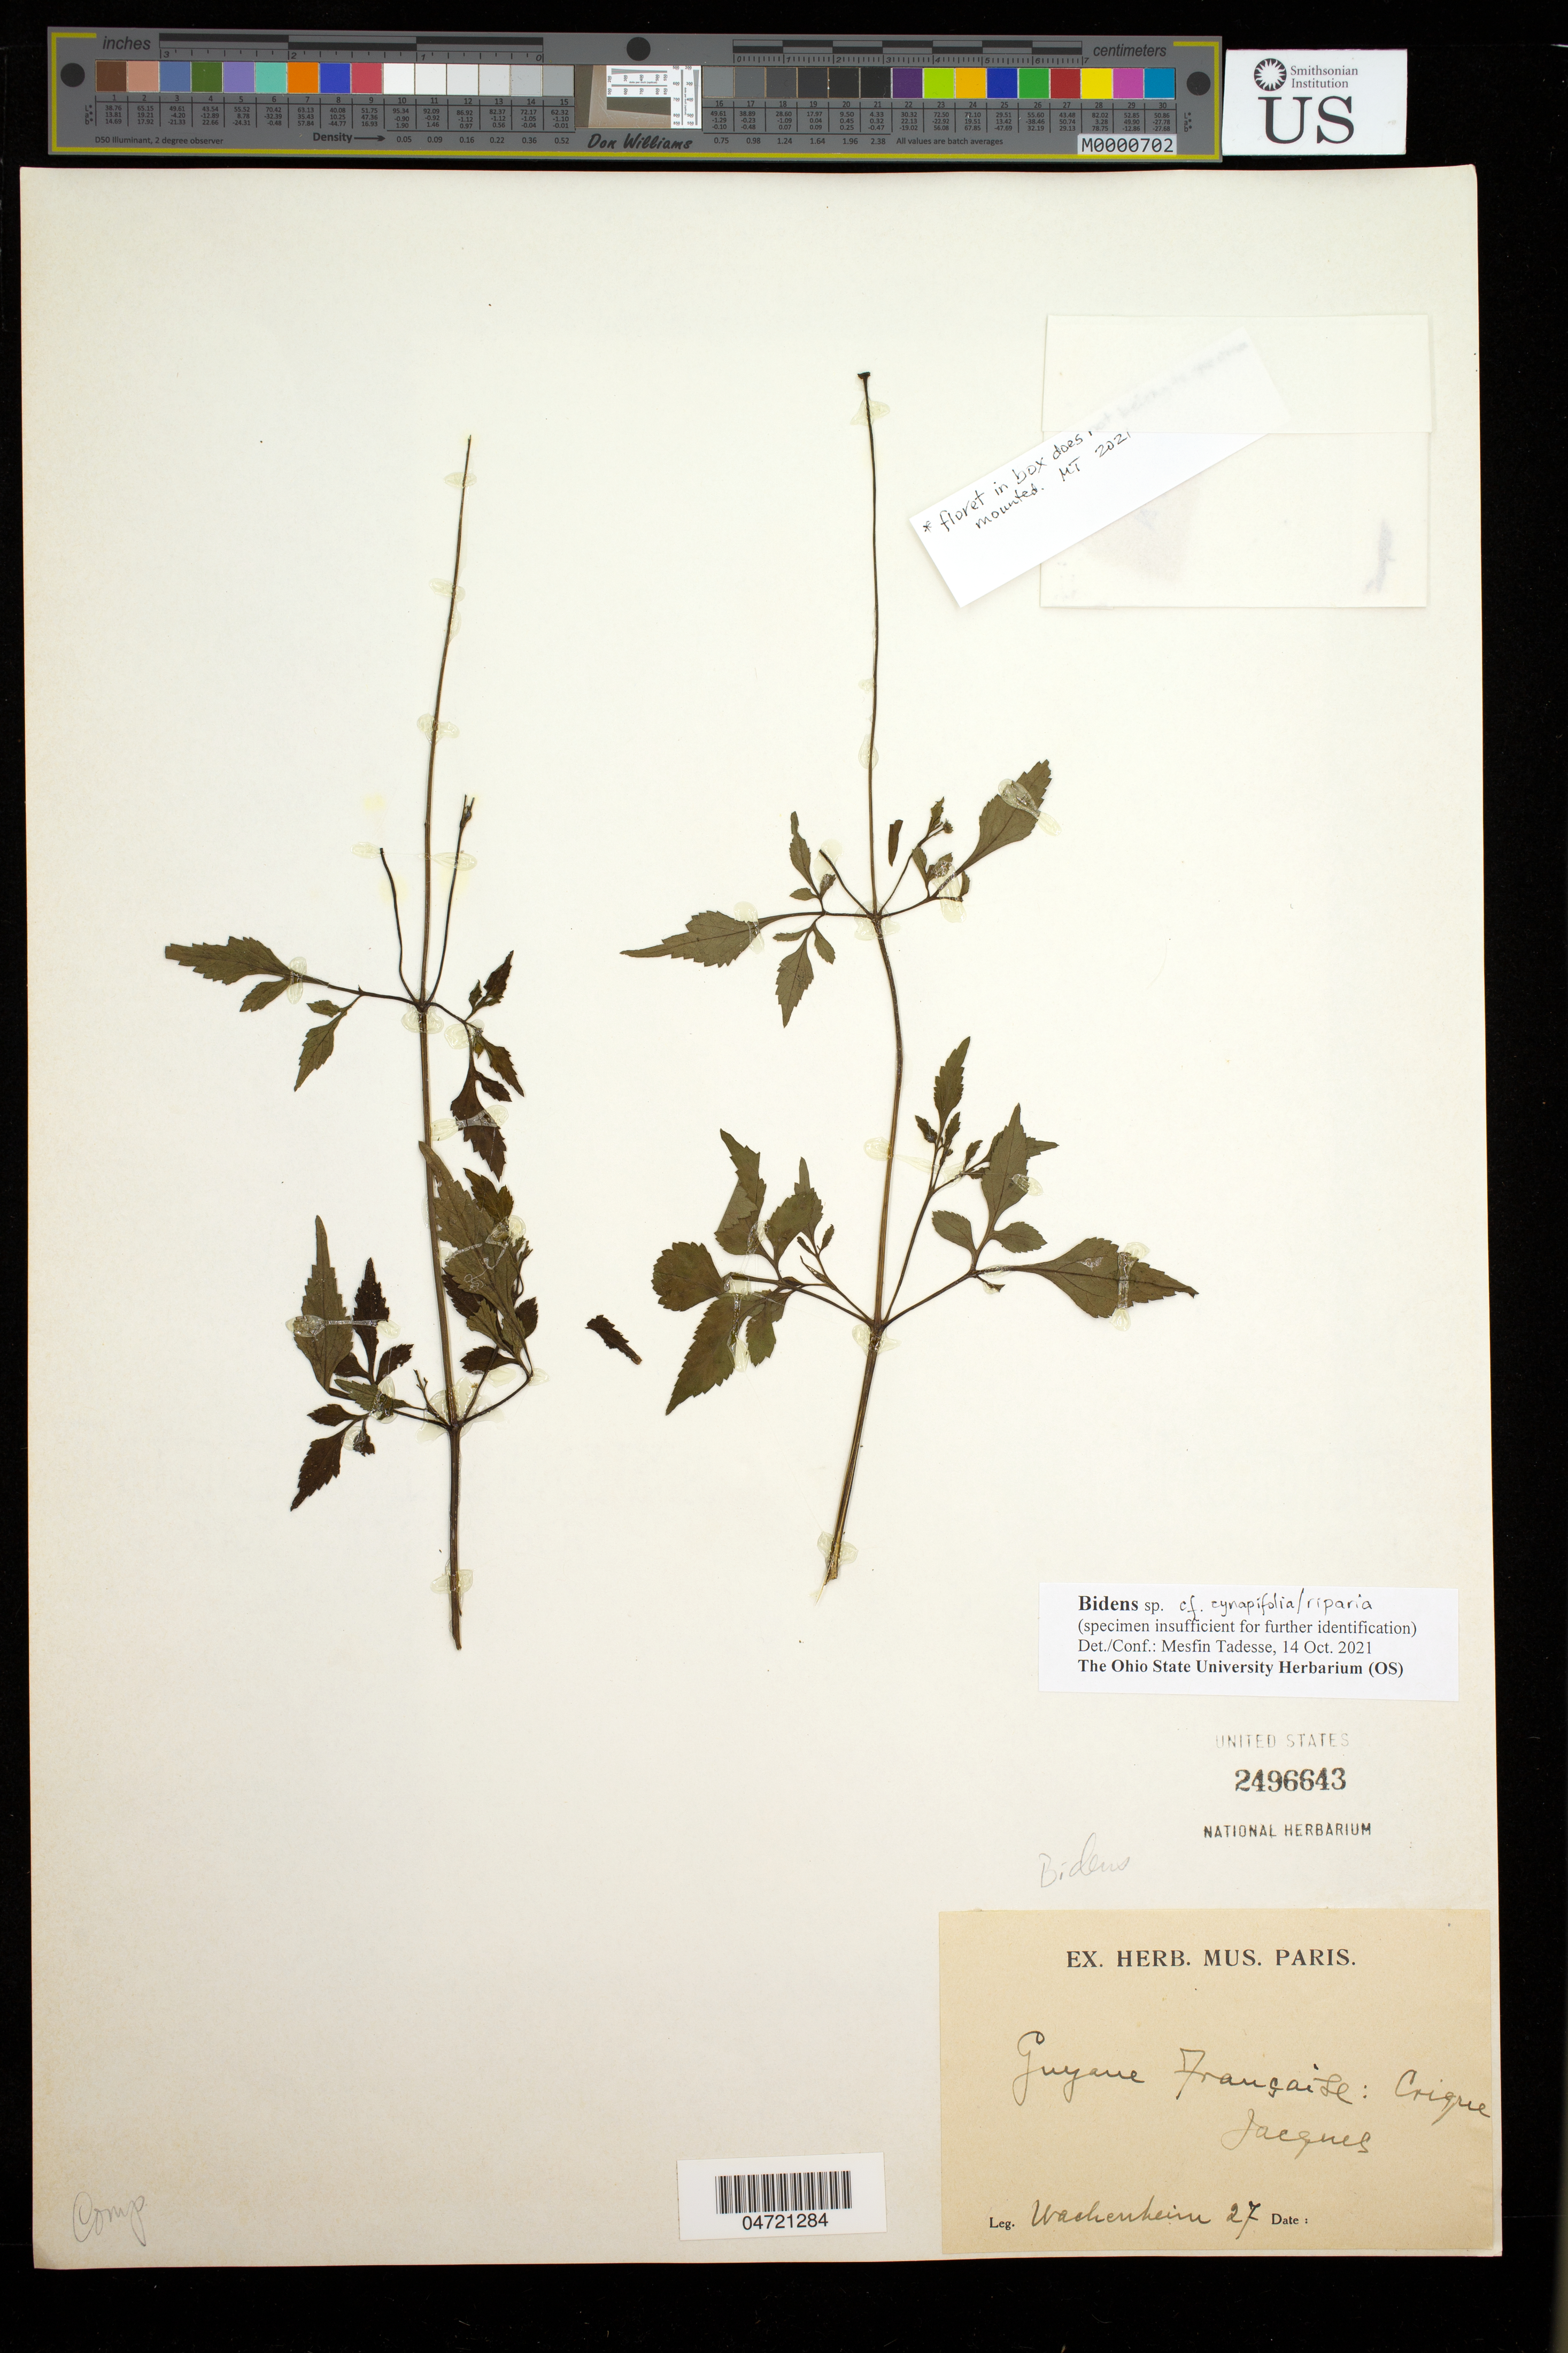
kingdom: Plantae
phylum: Tracheophyta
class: Magnoliopsida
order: Asterales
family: Asteraceae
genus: Bidens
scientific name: Bidens cynapifolia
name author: Kunth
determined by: Tadesse, M.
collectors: G. Wachenheim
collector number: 27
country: French Guiana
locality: Crique Jacques, Bassin de la Mana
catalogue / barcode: US 2496643